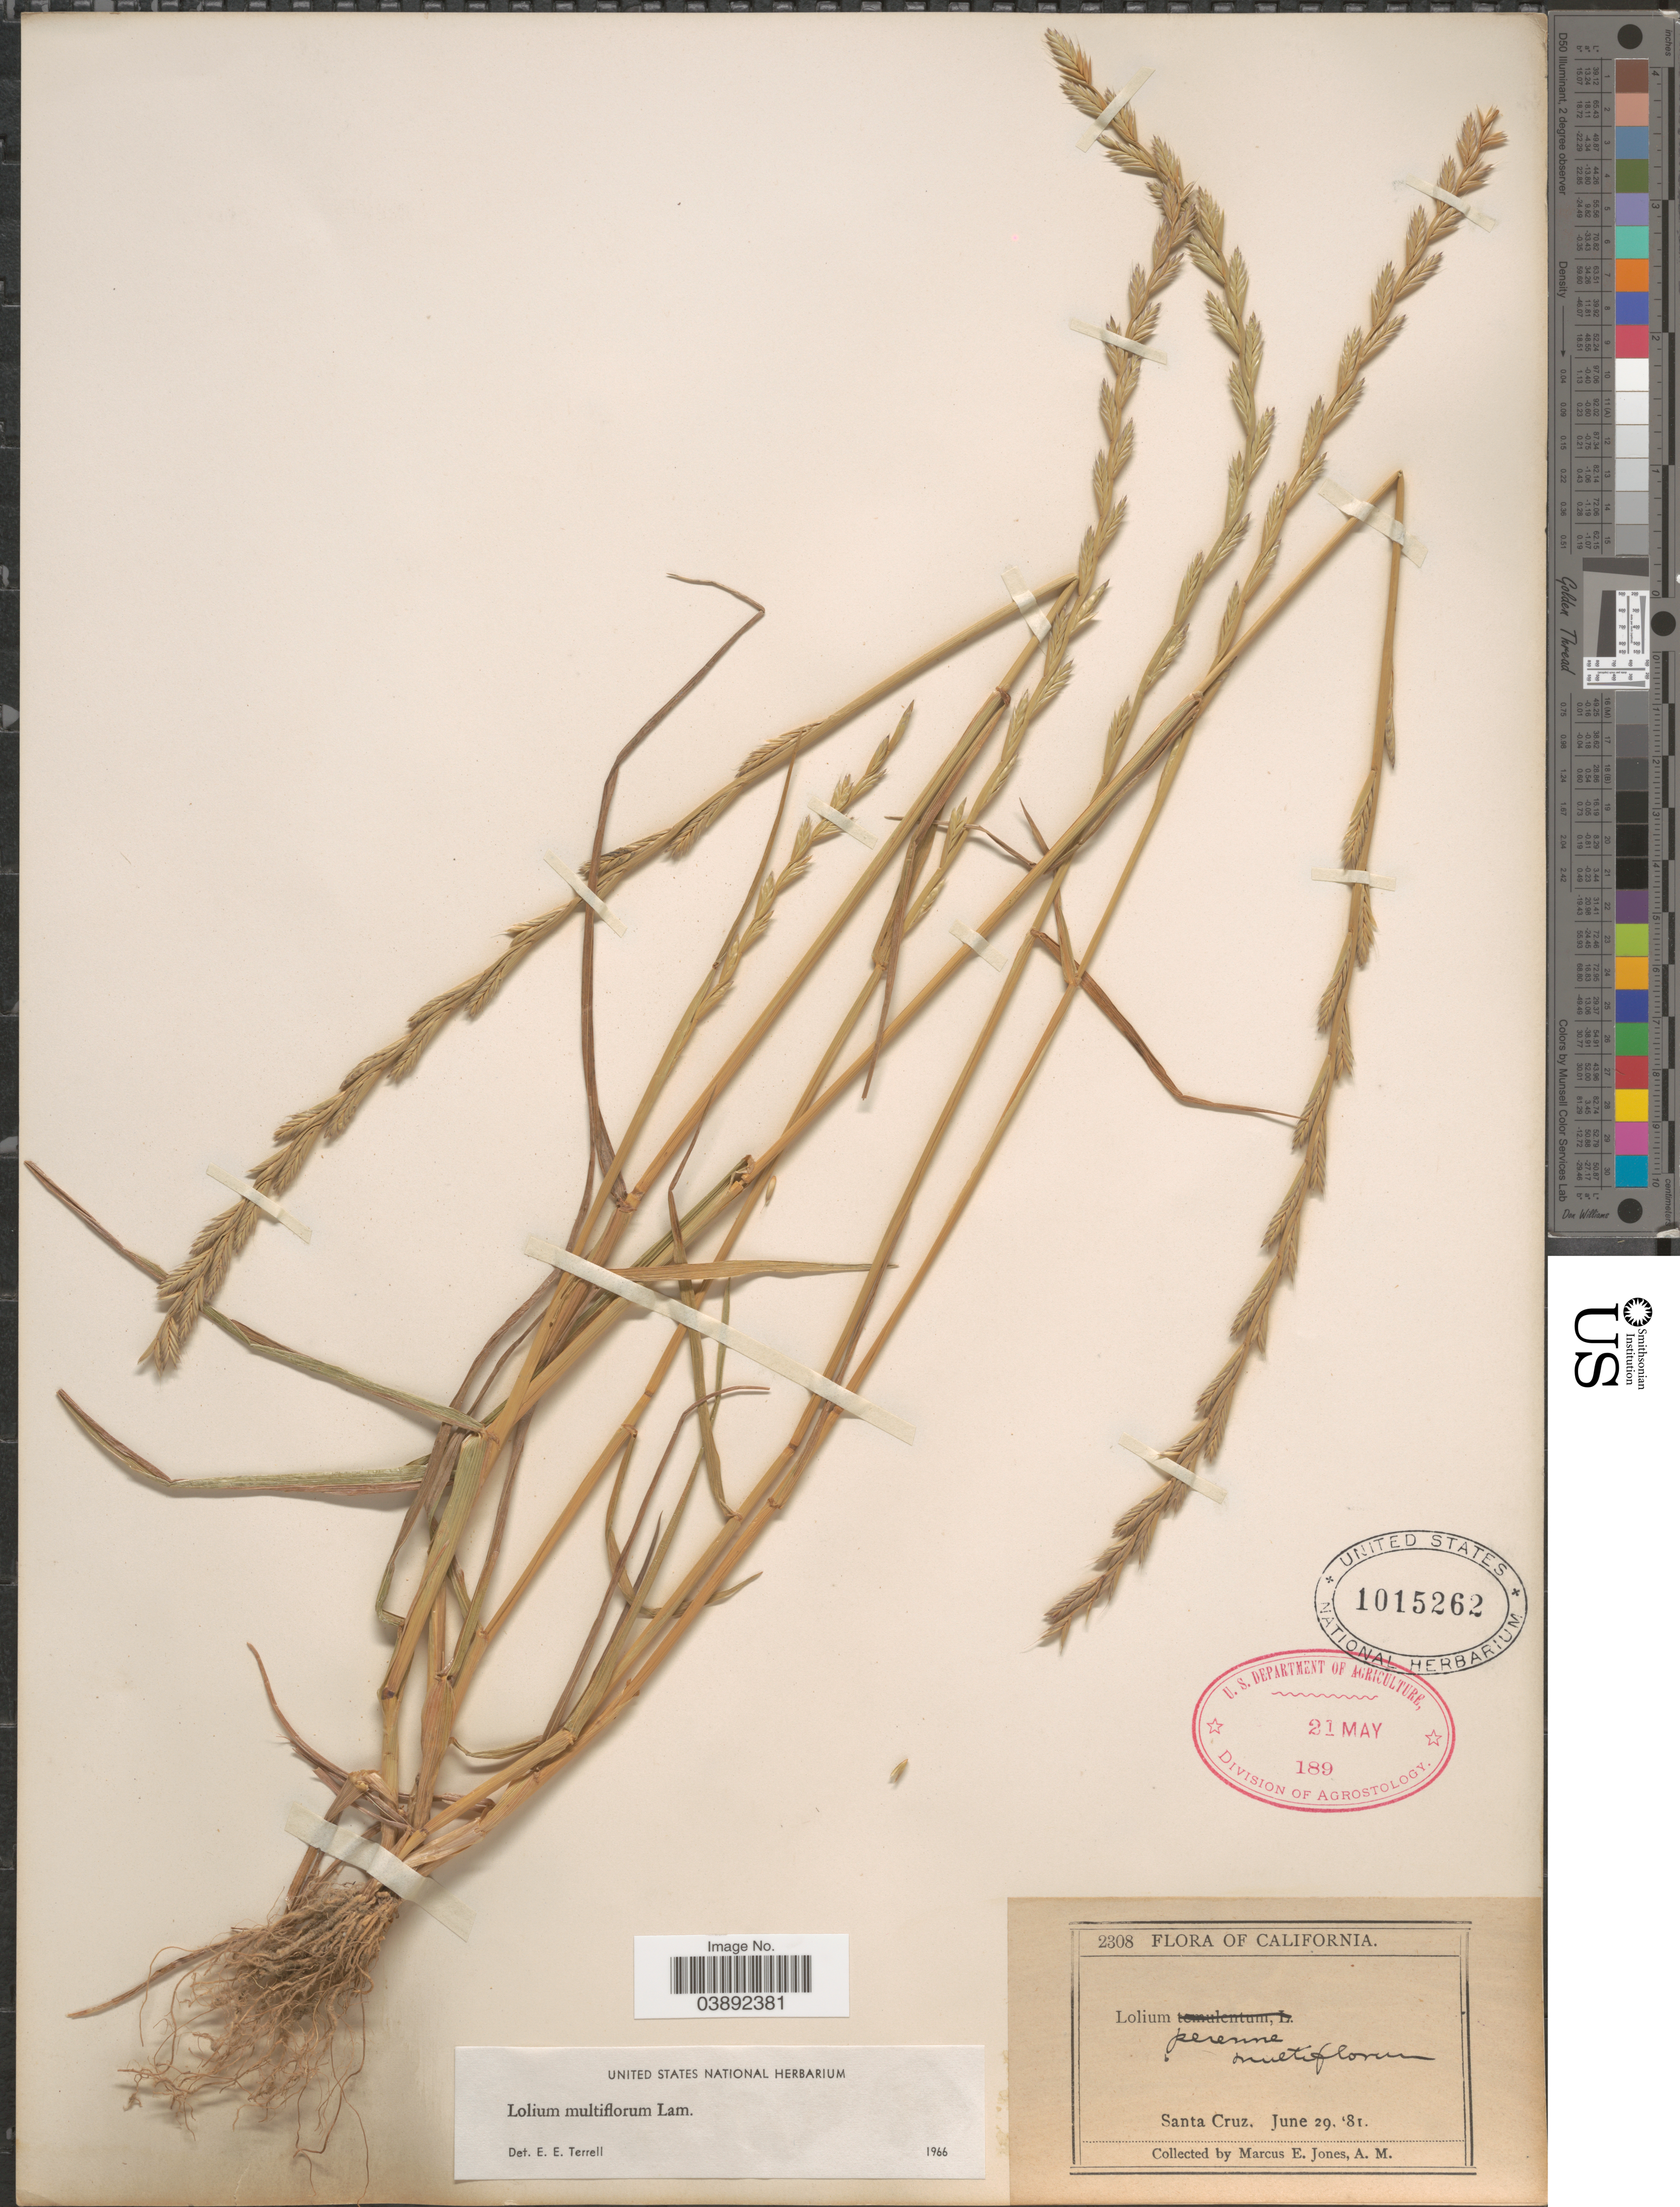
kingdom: Plantae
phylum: Tracheophyta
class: Liliopsida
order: Poales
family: Poaceae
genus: Lolium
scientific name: Lolium multiflorum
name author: Lam.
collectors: M. E. Jones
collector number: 2308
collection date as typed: Transcribed d/m/y: 29/6/81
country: United States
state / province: California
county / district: Santa Cruz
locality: Santa Cruz.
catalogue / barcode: US 1015262